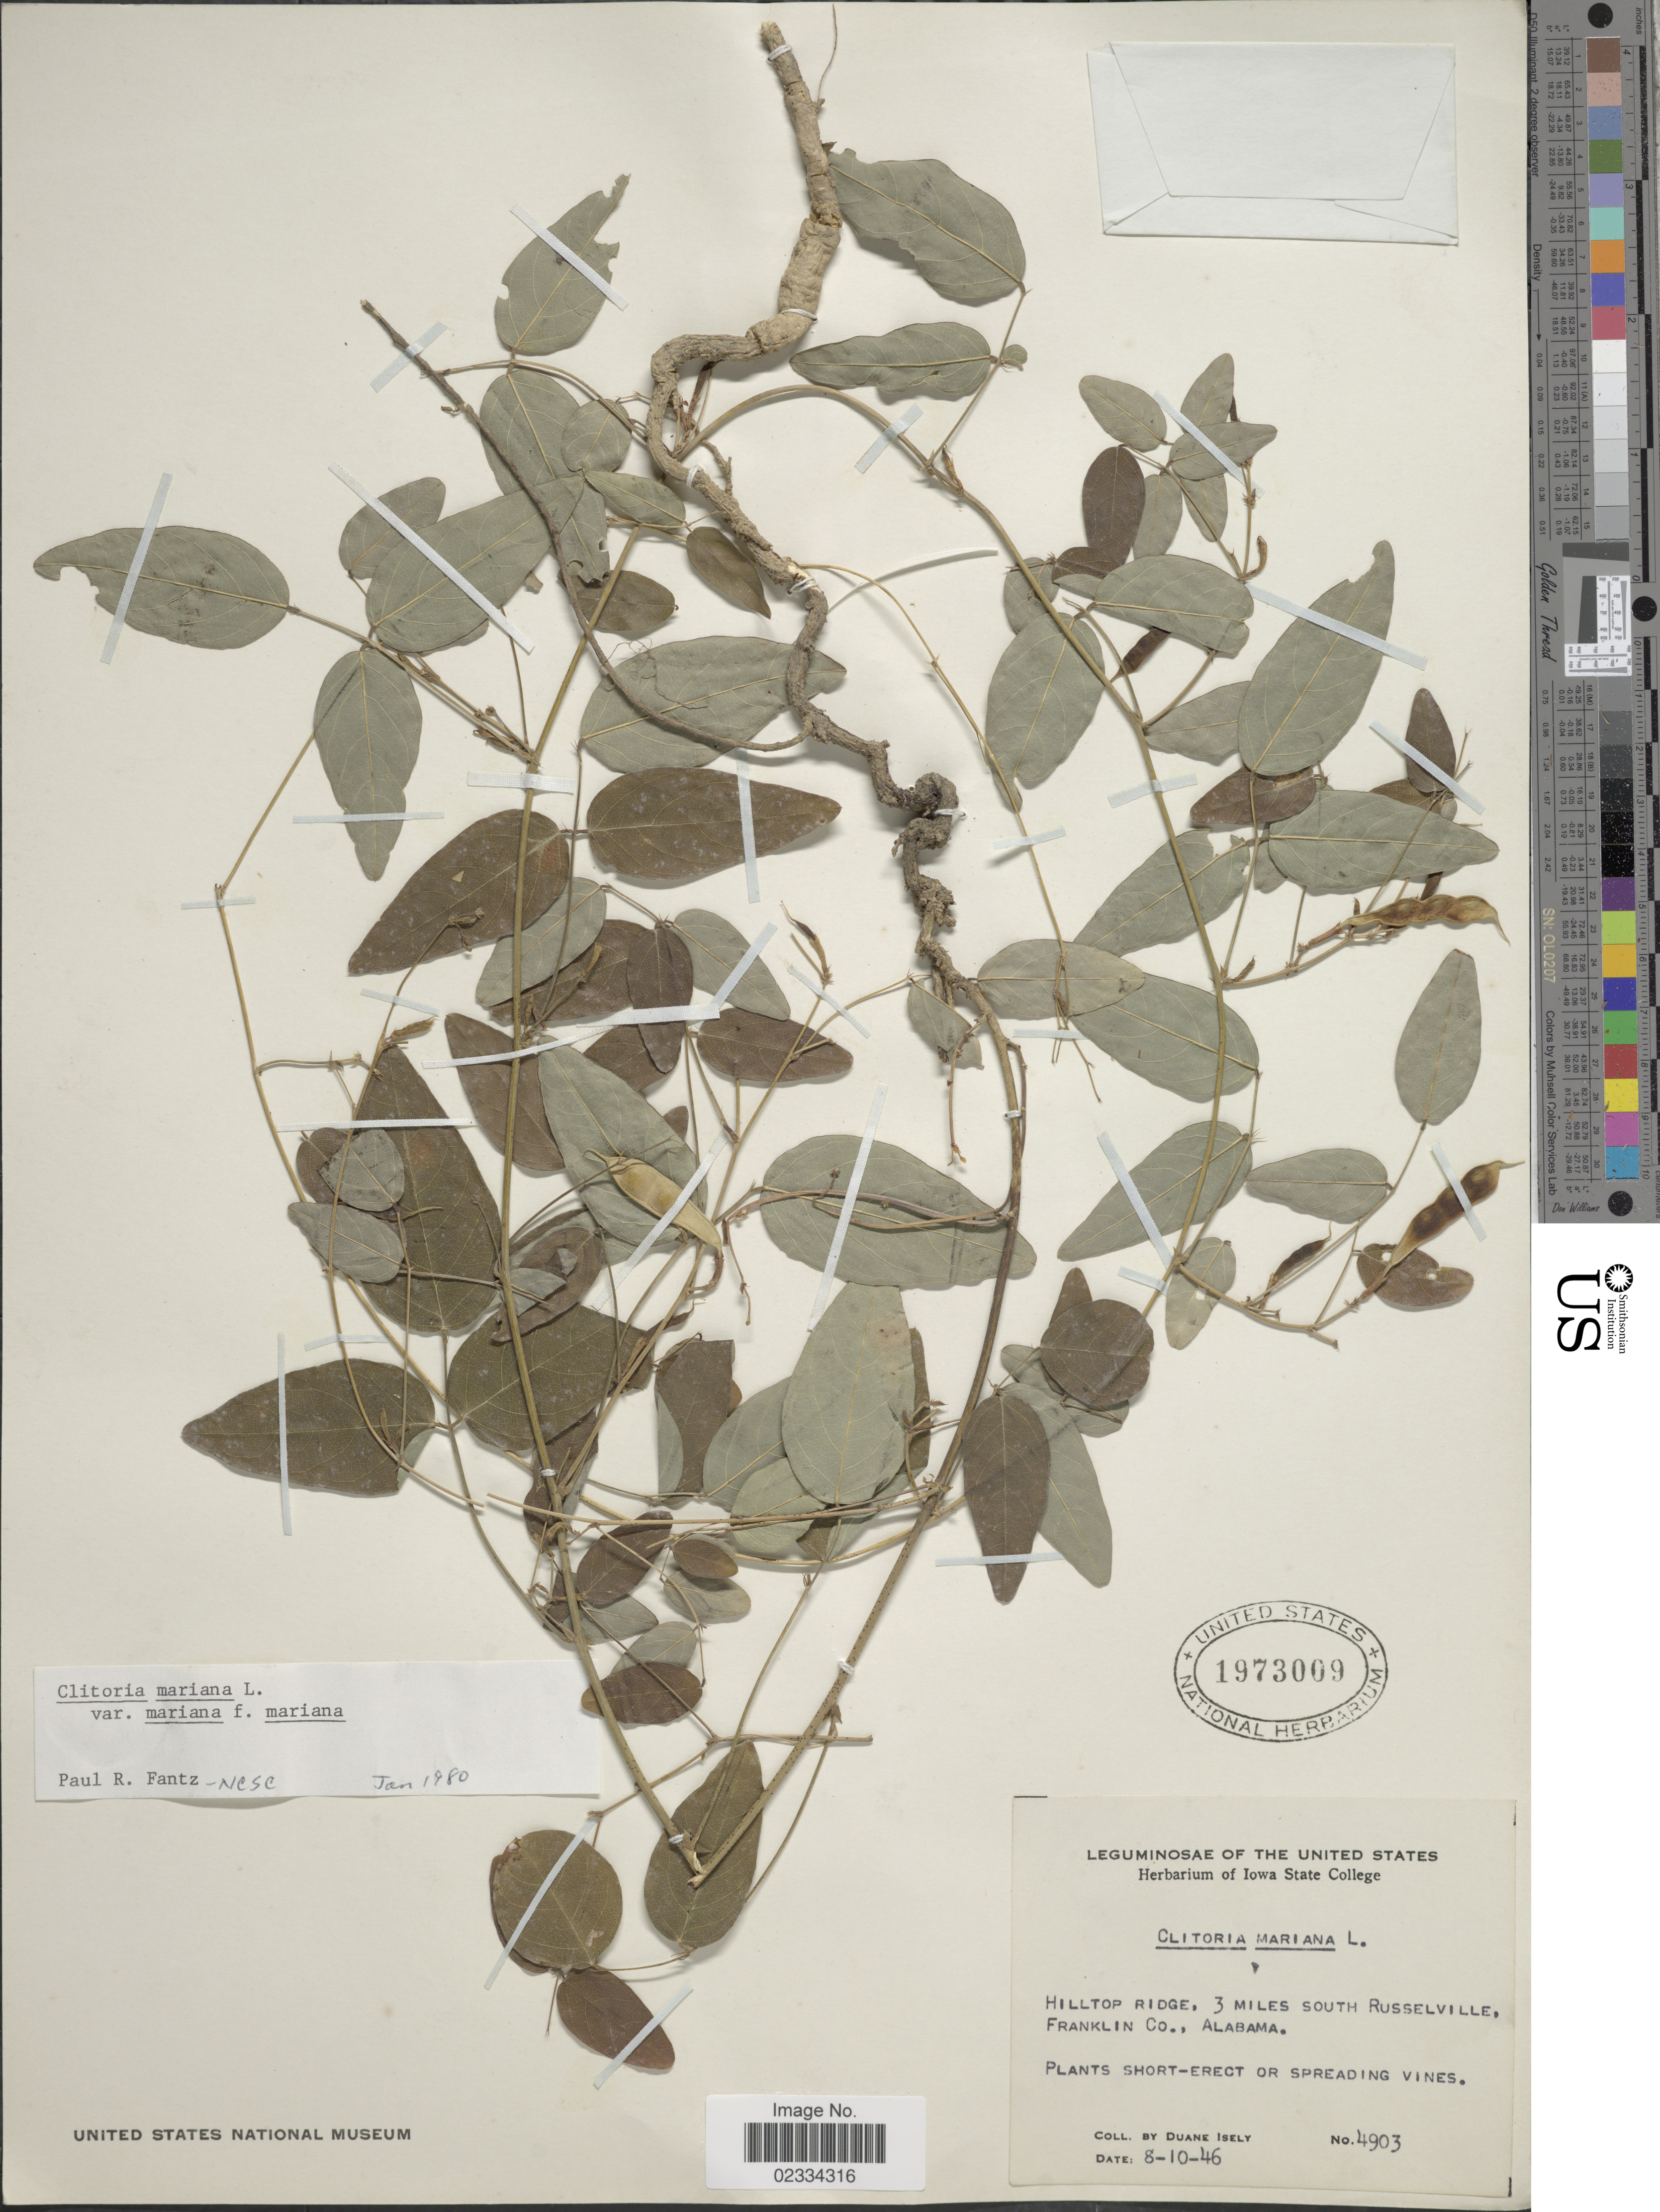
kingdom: Plantae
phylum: Tracheophyta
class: Magnoliopsida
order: Fabales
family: Fabaceae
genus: Clitoria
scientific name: Clitoria mariana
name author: L.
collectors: D. Isely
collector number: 4903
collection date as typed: Transcribed d/m/y: 10/8/46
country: United States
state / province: Alabama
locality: Hilltop Ridge, 3 miles south Russelville, Franklin Co.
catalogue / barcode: US 1973009